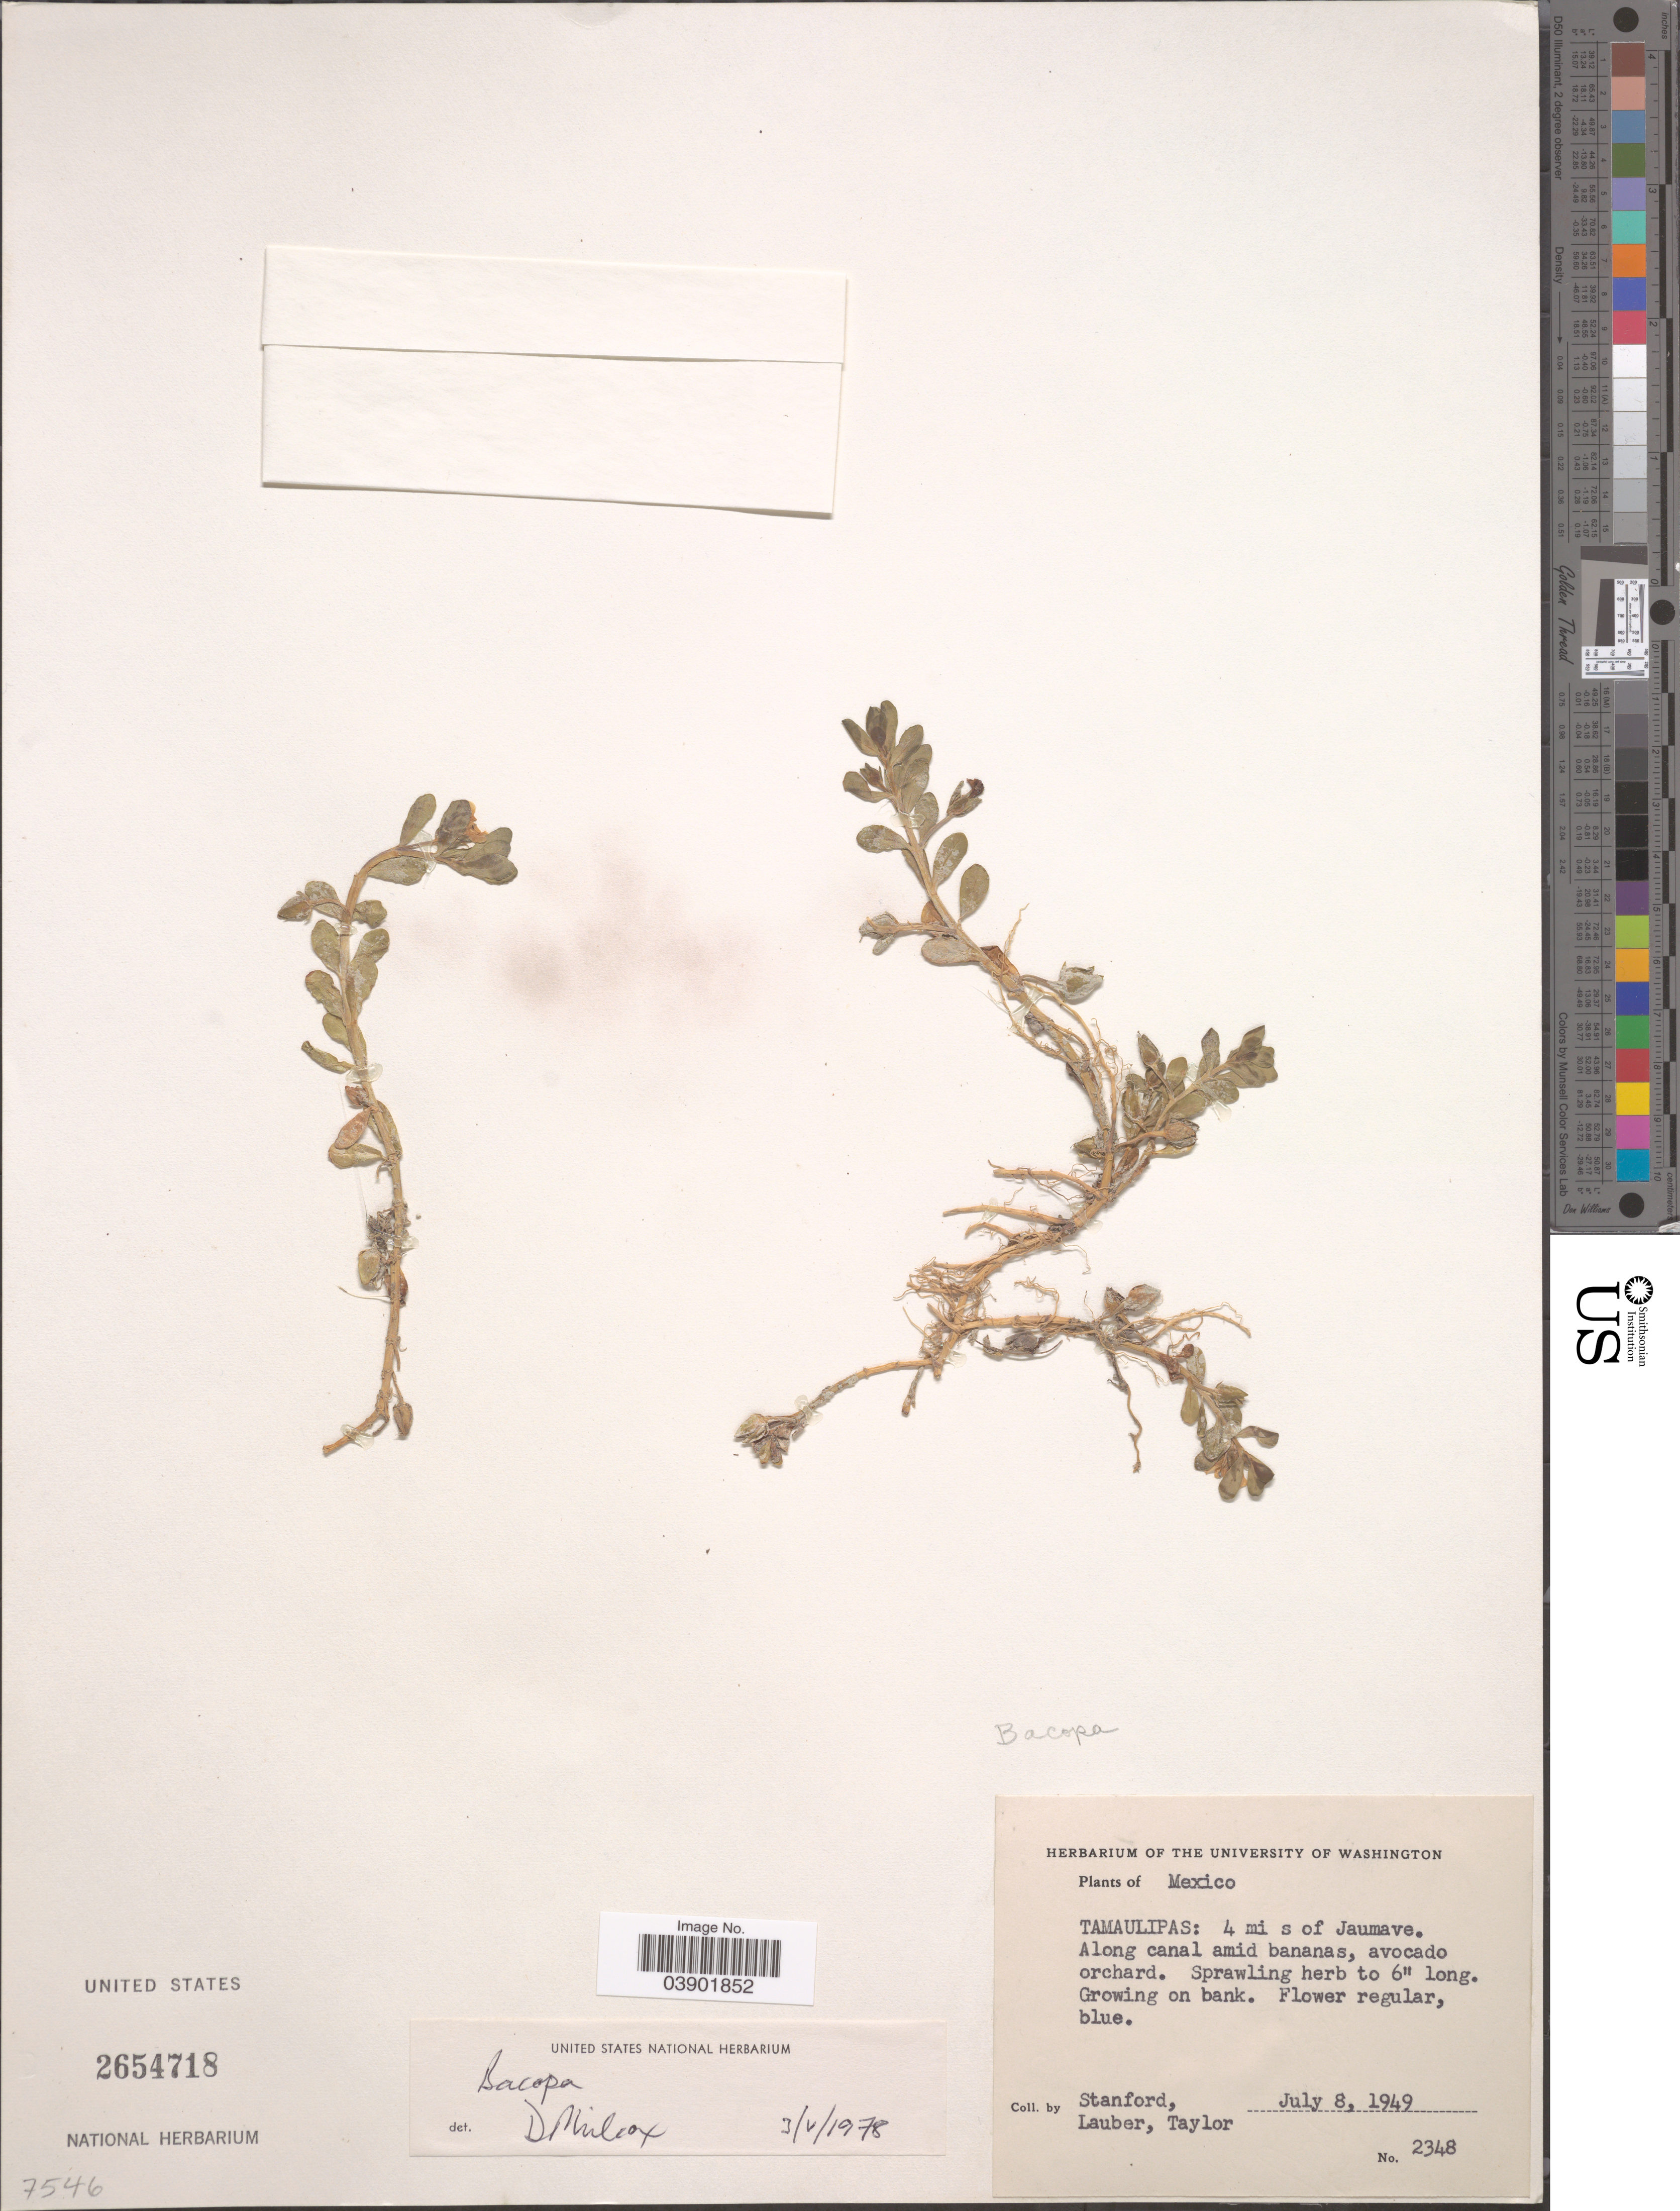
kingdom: Plantae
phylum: Tracheophyta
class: Magnoliopsida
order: Lamiales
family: Plantaginaceae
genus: Bacopa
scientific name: Bacopa sp.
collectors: -. Stanford, Lauber, -- & -. Taylor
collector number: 2348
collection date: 1949-07-08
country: Mexico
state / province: Tamaulipas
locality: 4 mi s of Jaumave.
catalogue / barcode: US 2654718